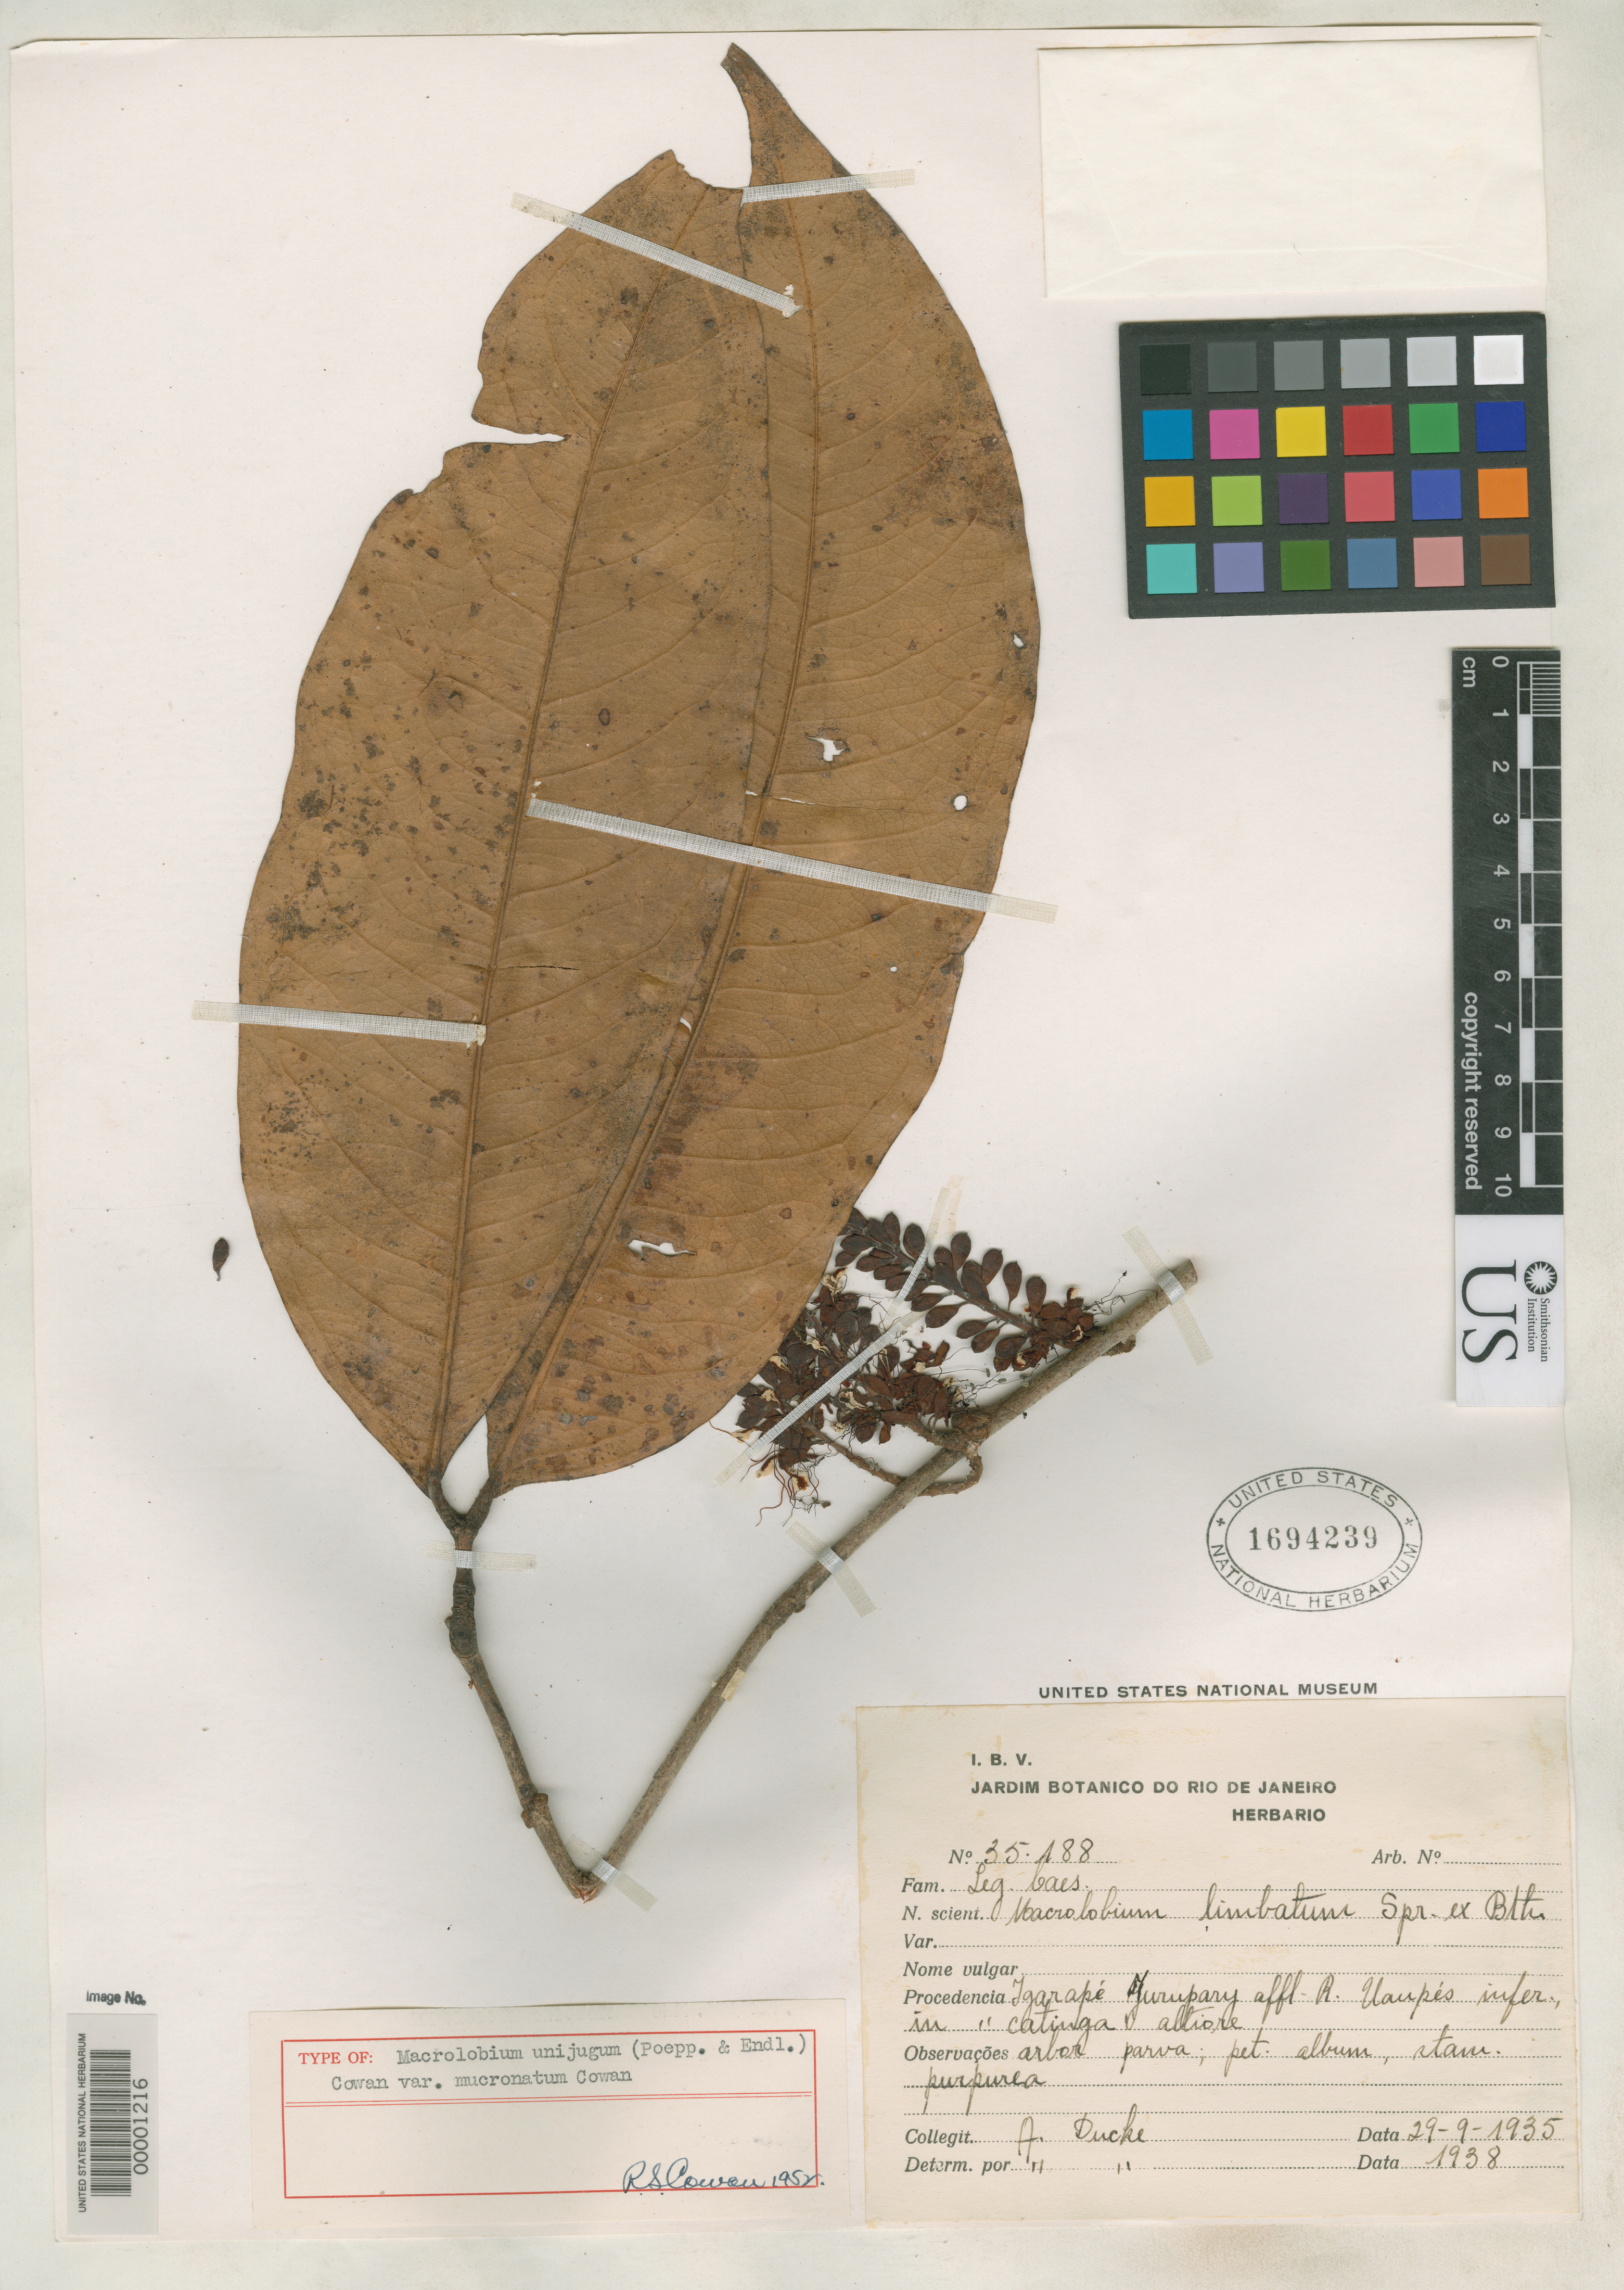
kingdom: Plantae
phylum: Tracheophyta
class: Magnoliopsida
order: Fabales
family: Fabaceae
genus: Macrolobium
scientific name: Macrolobium unijugum var. mucronatum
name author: R.S. Cowan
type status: Holotype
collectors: A. Ducke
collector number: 35188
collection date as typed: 29 Sep 1935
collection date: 1935-09-29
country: Brazil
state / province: Amazonas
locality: Igarape, Yurupary, affluent of Rio Vaupes.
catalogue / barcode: US 1694239